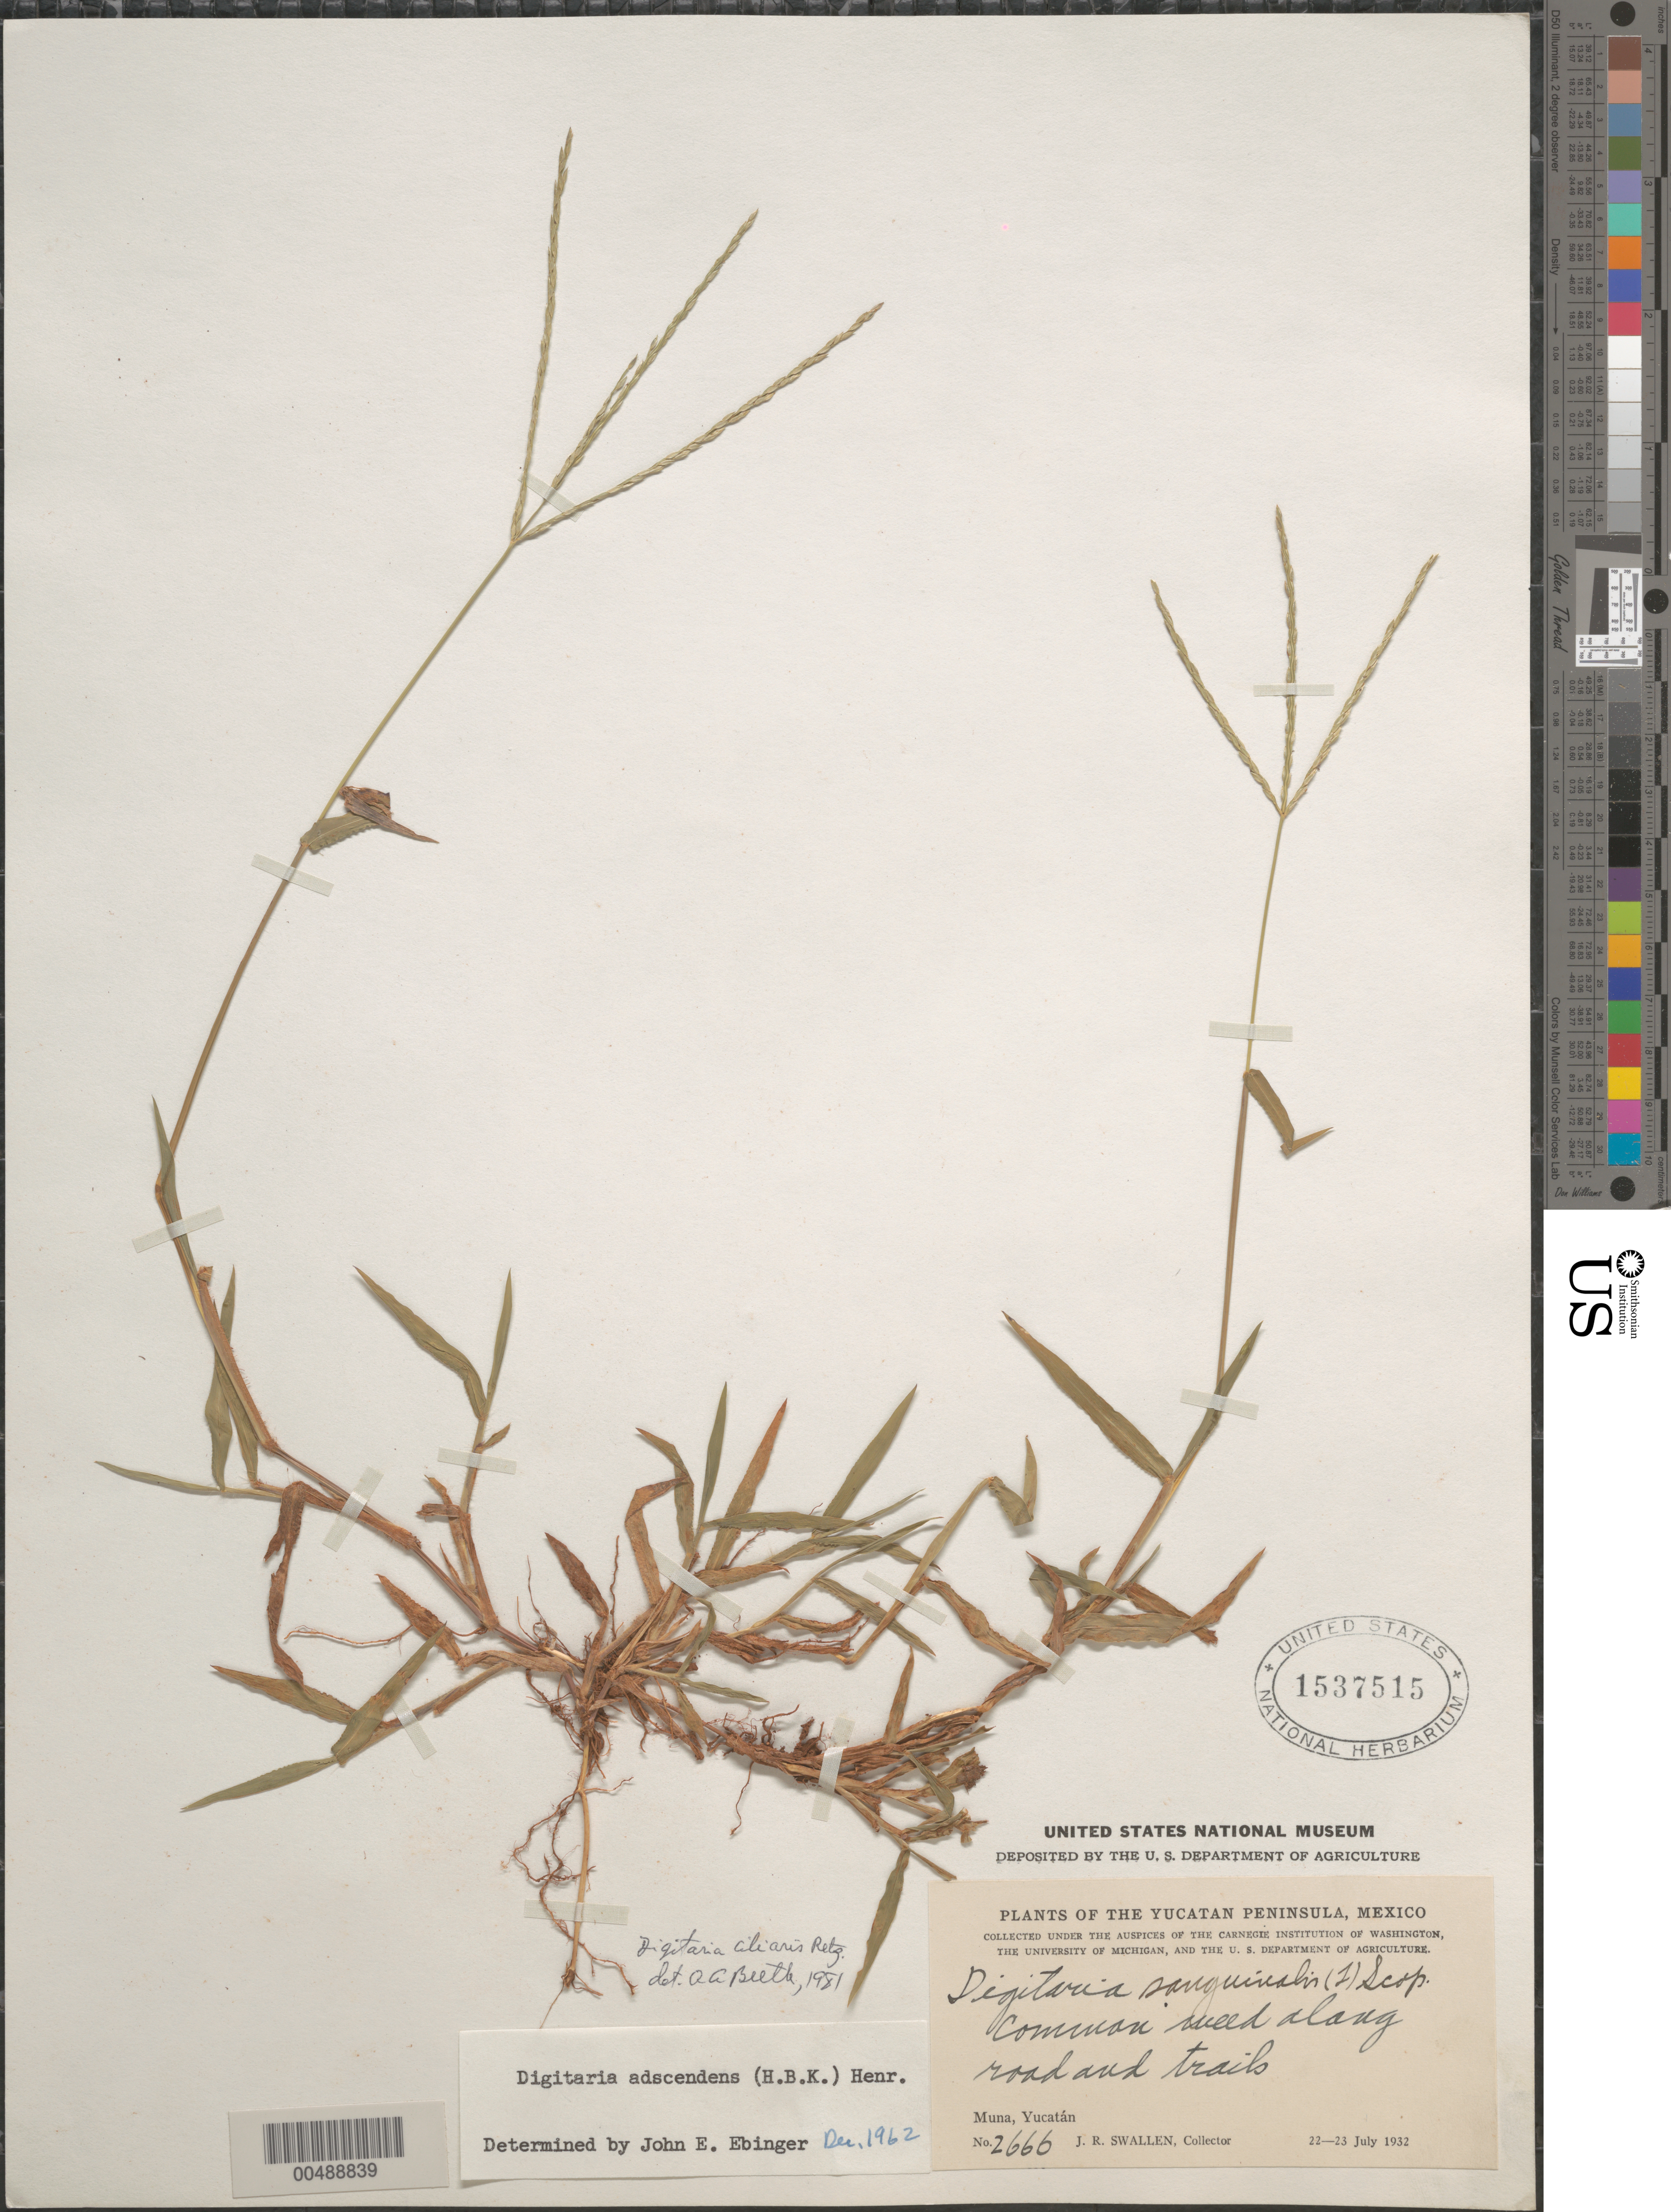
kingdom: Plantae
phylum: Tracheophyta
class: Liliopsida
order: Poales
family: Poaceae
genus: Digitaria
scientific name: Digitaria adscendens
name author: (Kunth) Henr.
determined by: Ebinger, John E.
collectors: J. R. Swallen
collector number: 2666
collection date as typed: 22 Jul 1932 to 23 Jul 1932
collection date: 1932-07-22/1932-07-23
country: Mexico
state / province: Yucatan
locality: Muna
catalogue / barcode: US 1537515